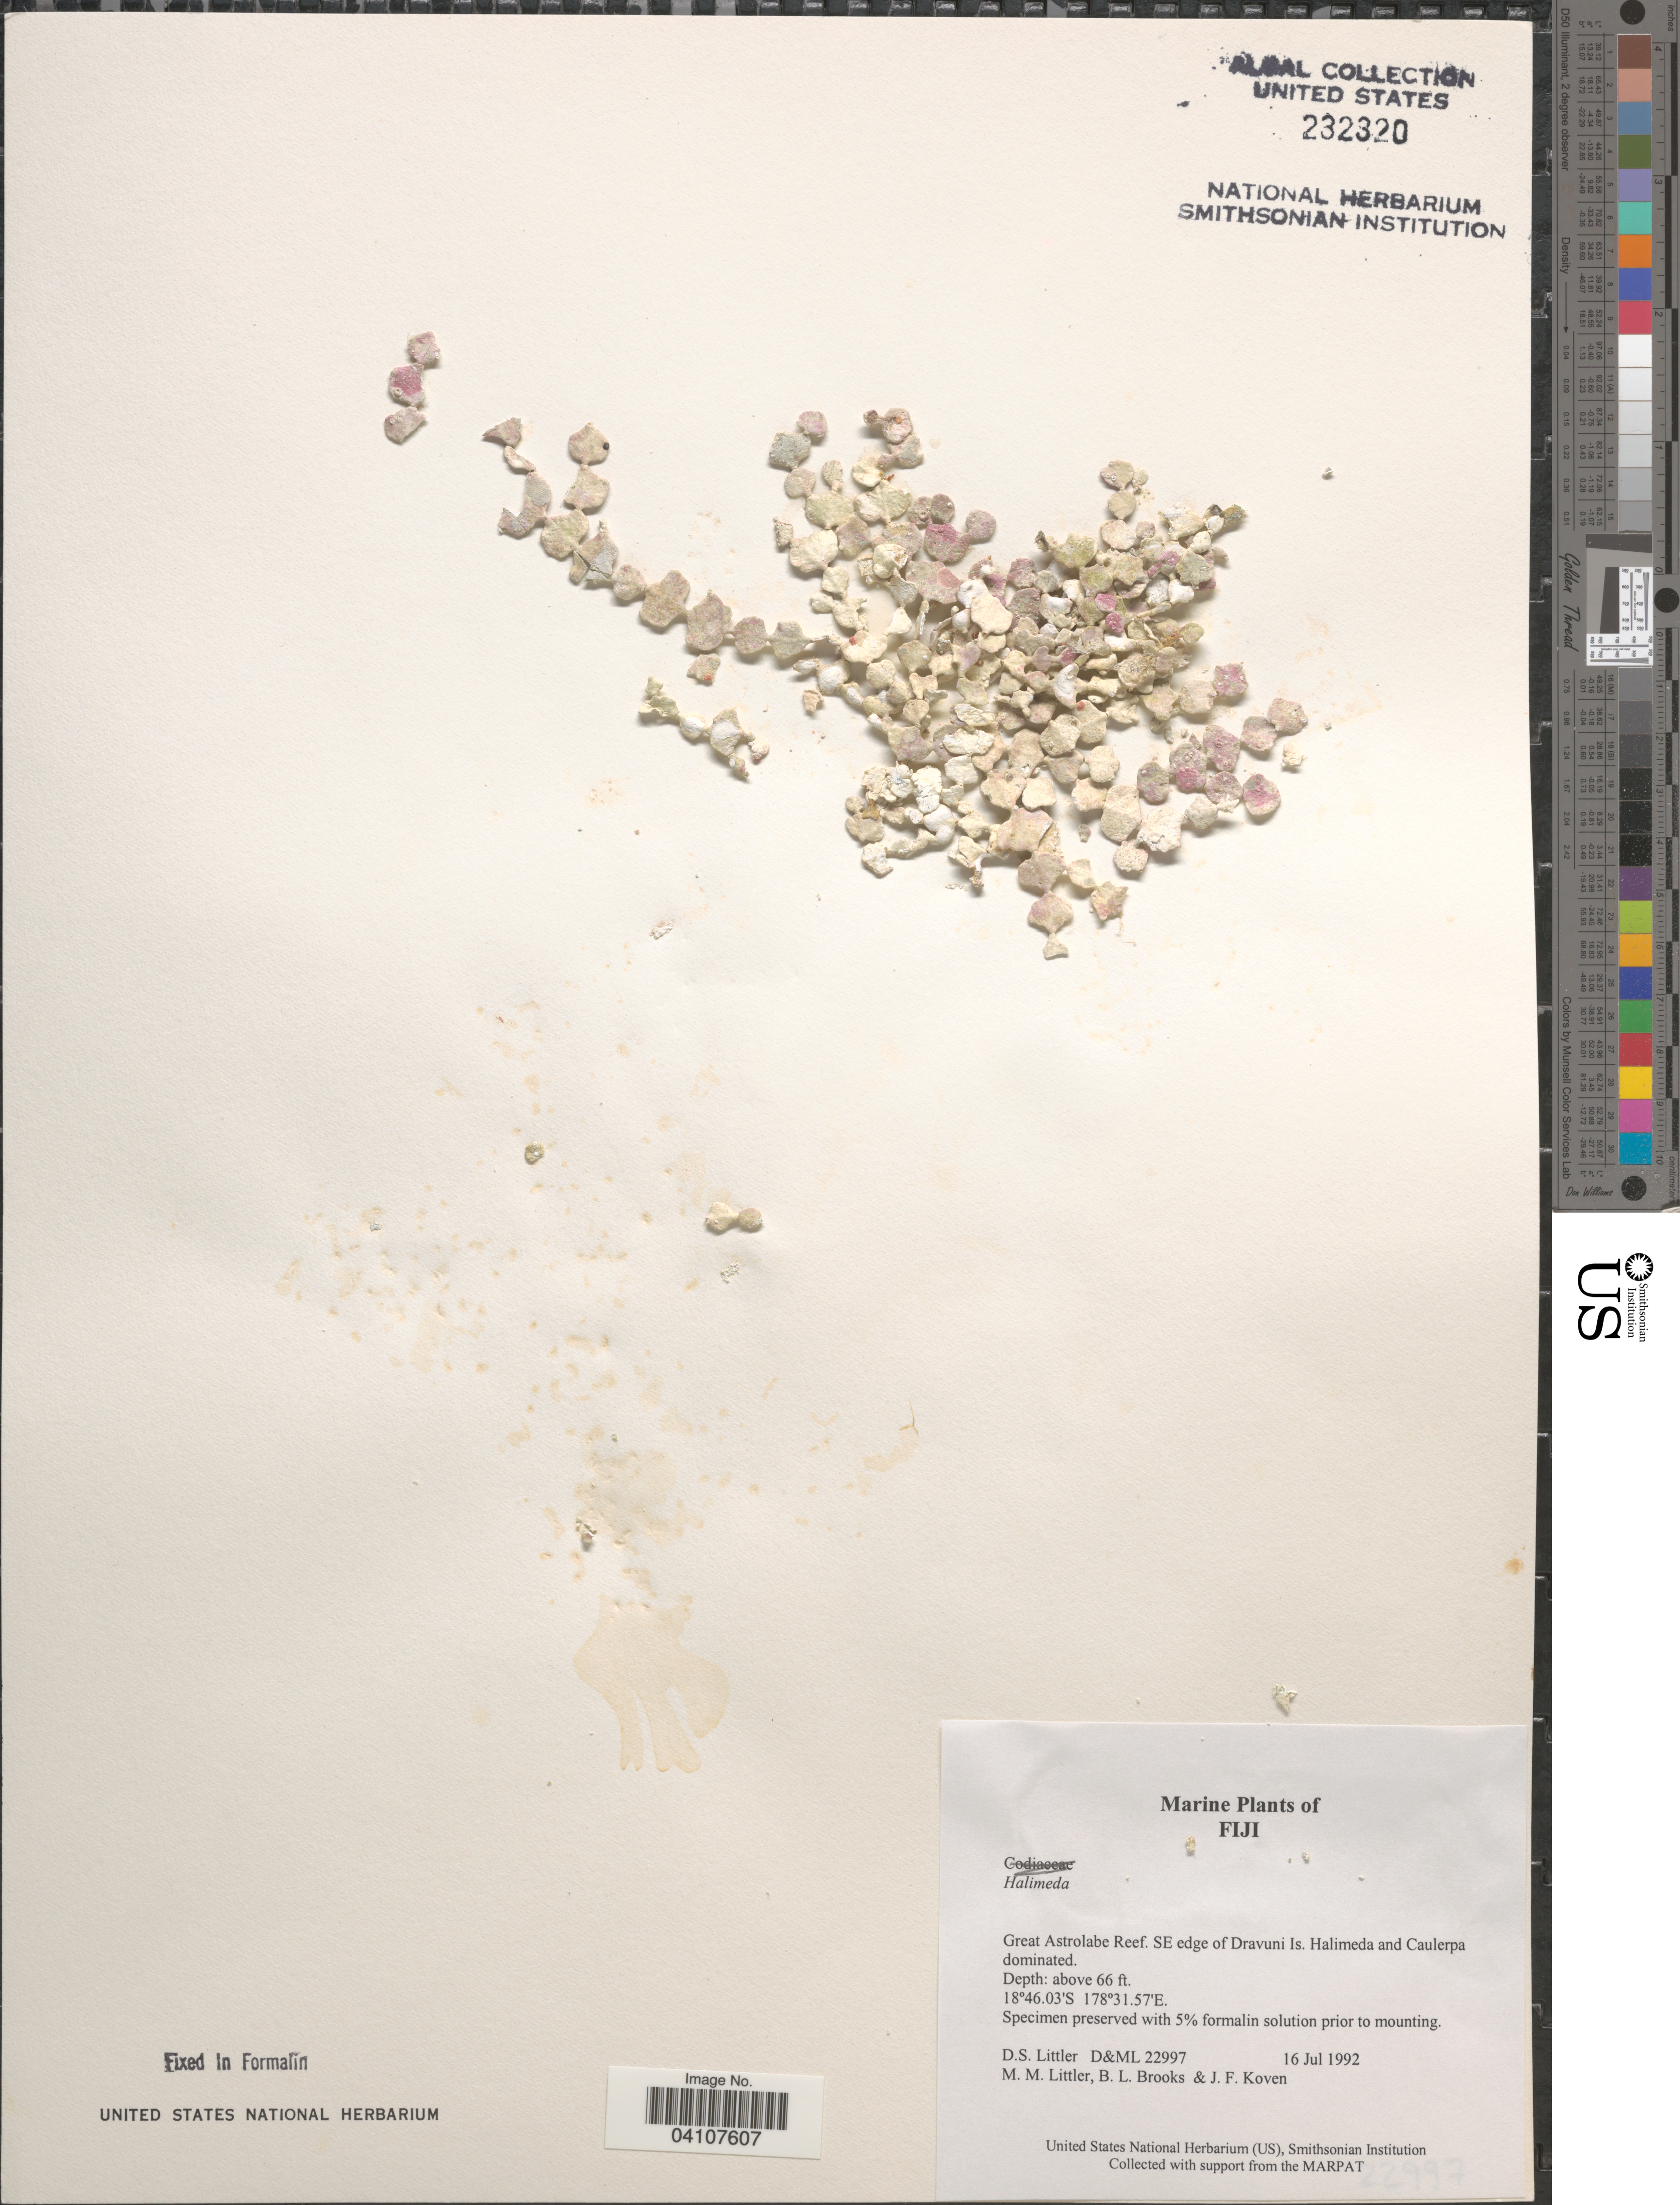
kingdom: Plantae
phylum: Chlorophyta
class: Ulvophyceae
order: Bryopsidales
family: Halimedaceae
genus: Halimeda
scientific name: Halimeda sp.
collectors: D. S. Littler, B. Brooks & J. Koven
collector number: D&ML22997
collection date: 1992-07-16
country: Fiji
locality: Great Astrolabe Reef. SE edge of Dravuni Is.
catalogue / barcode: US 232320